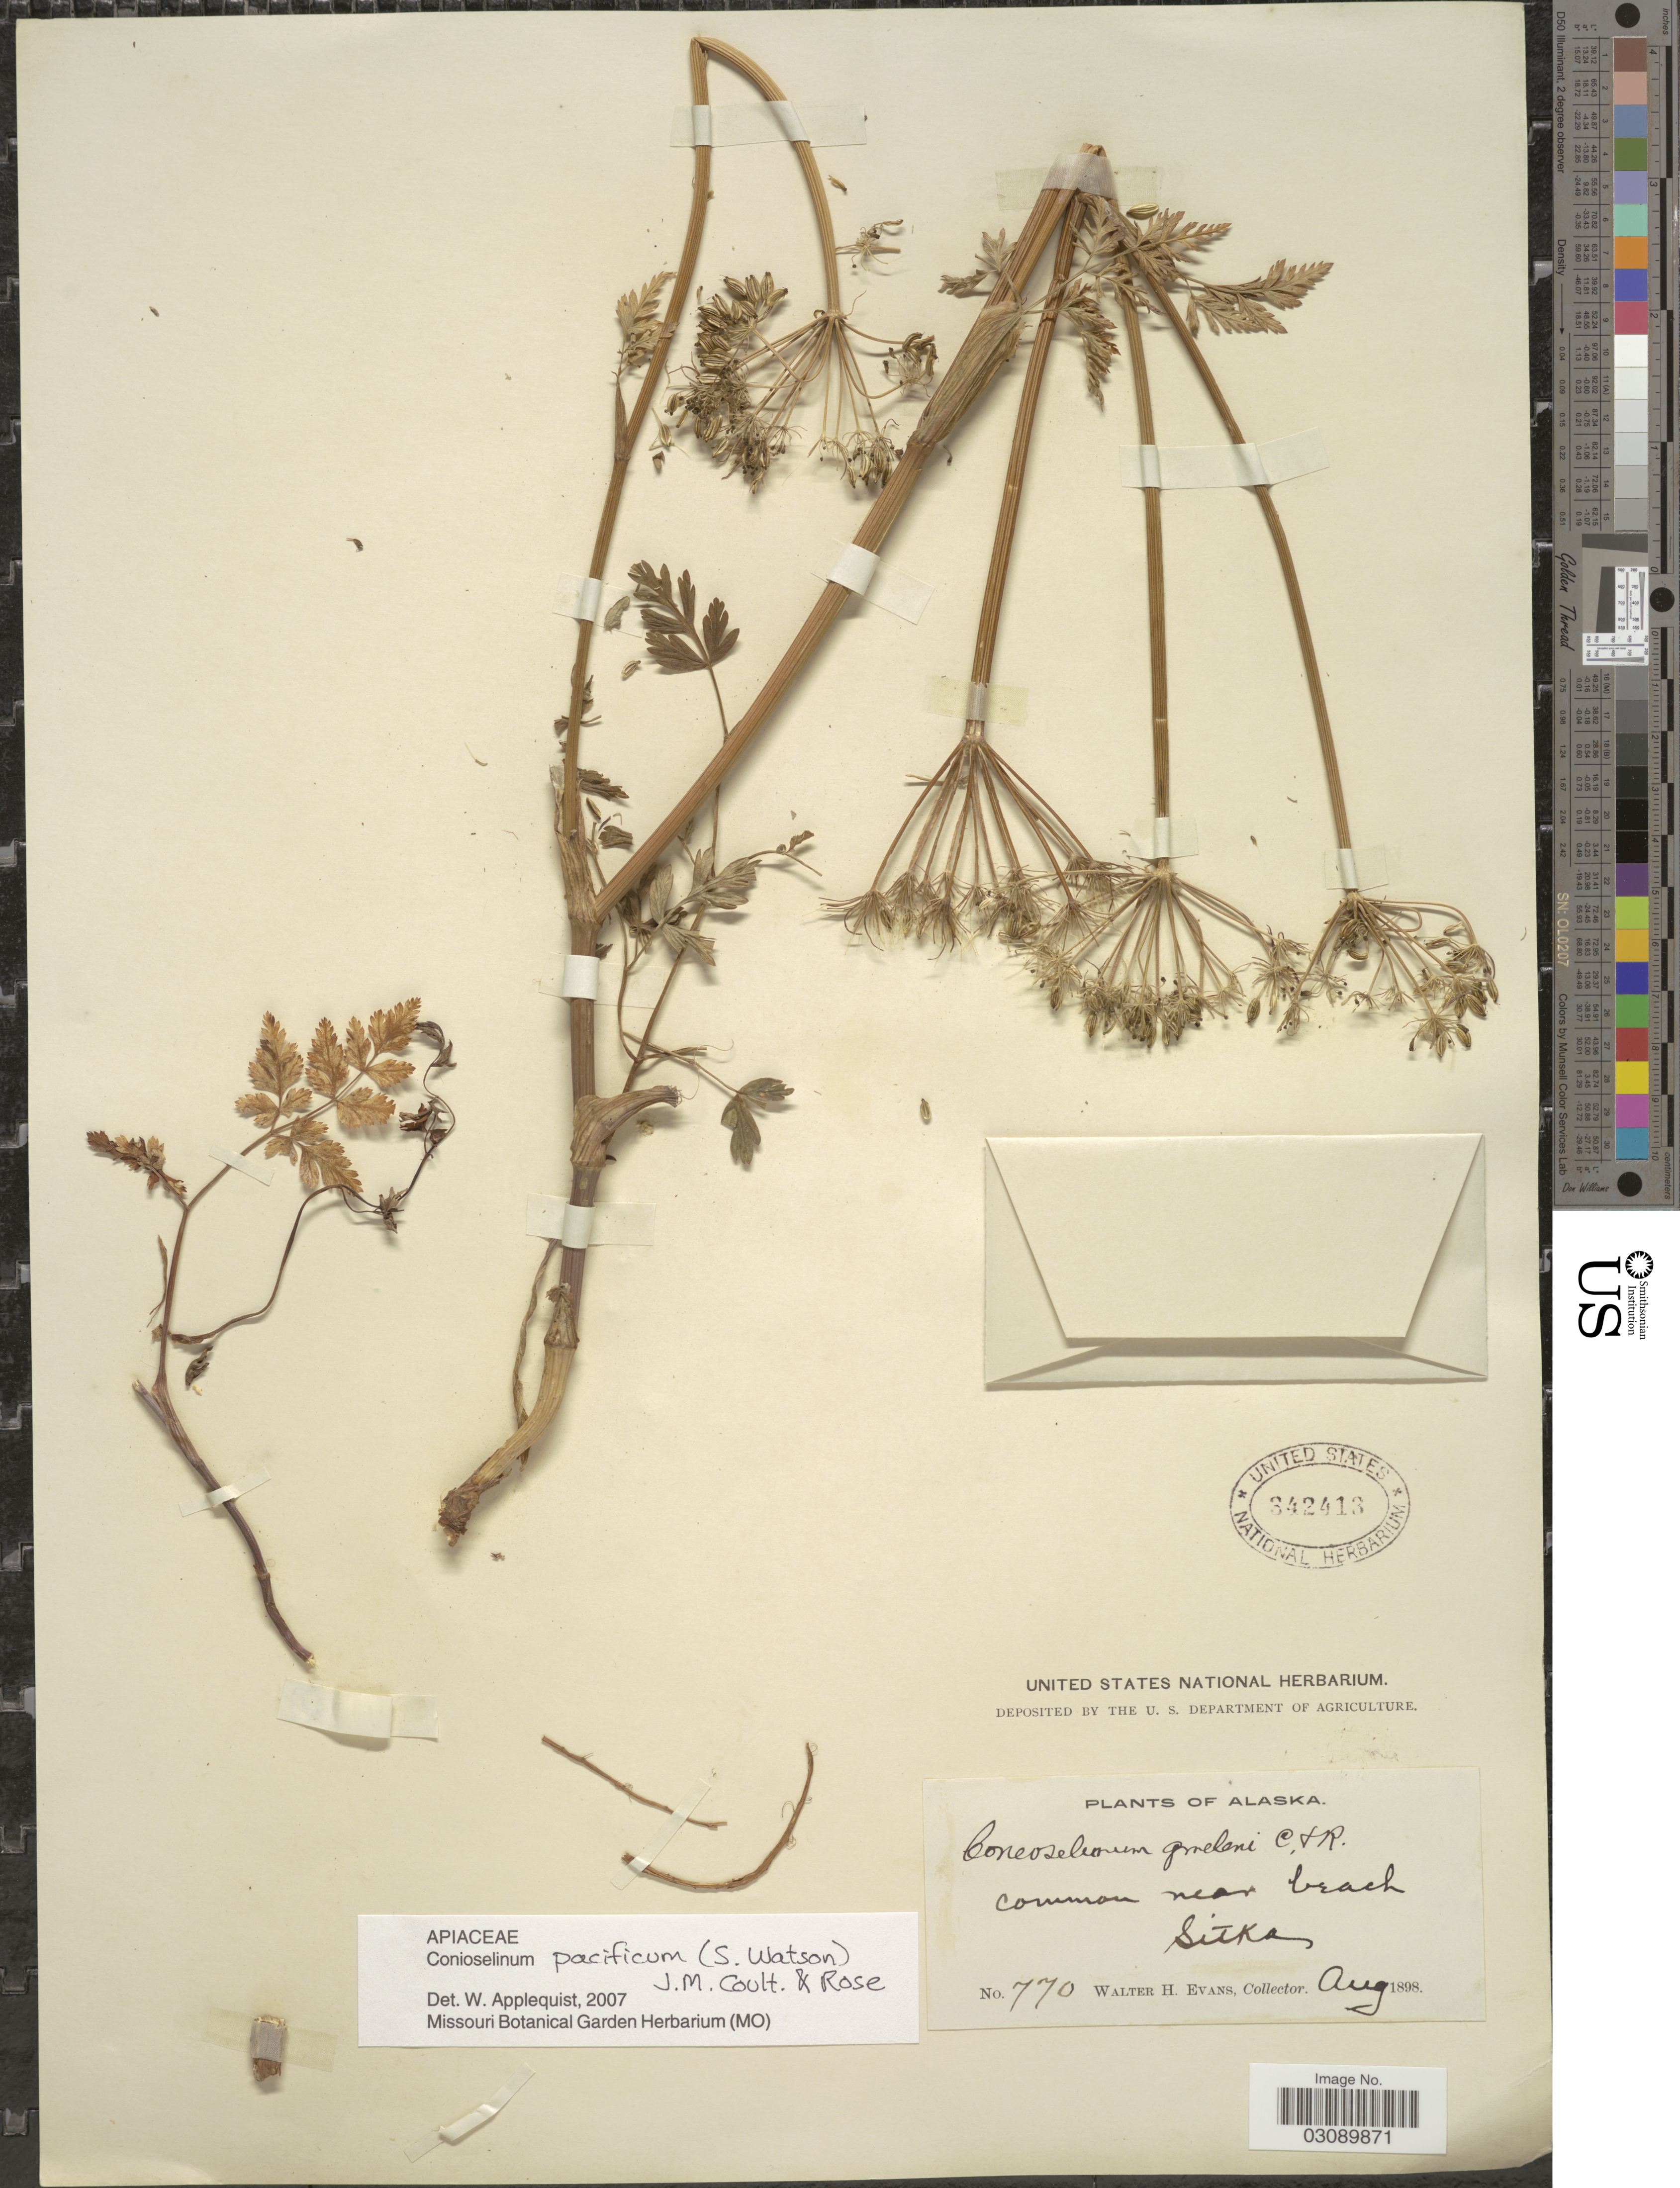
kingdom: Plantae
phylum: Tracheophyta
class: Magnoliopsida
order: Apiales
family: Apiaceae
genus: Conioselinum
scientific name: Conioselinum pacificum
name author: (S. Watson) J.M. Coult. & Rose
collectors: W. H. Evans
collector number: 770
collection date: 1898-08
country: United States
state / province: Alaska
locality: Common near beach Sitka.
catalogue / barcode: US 342413